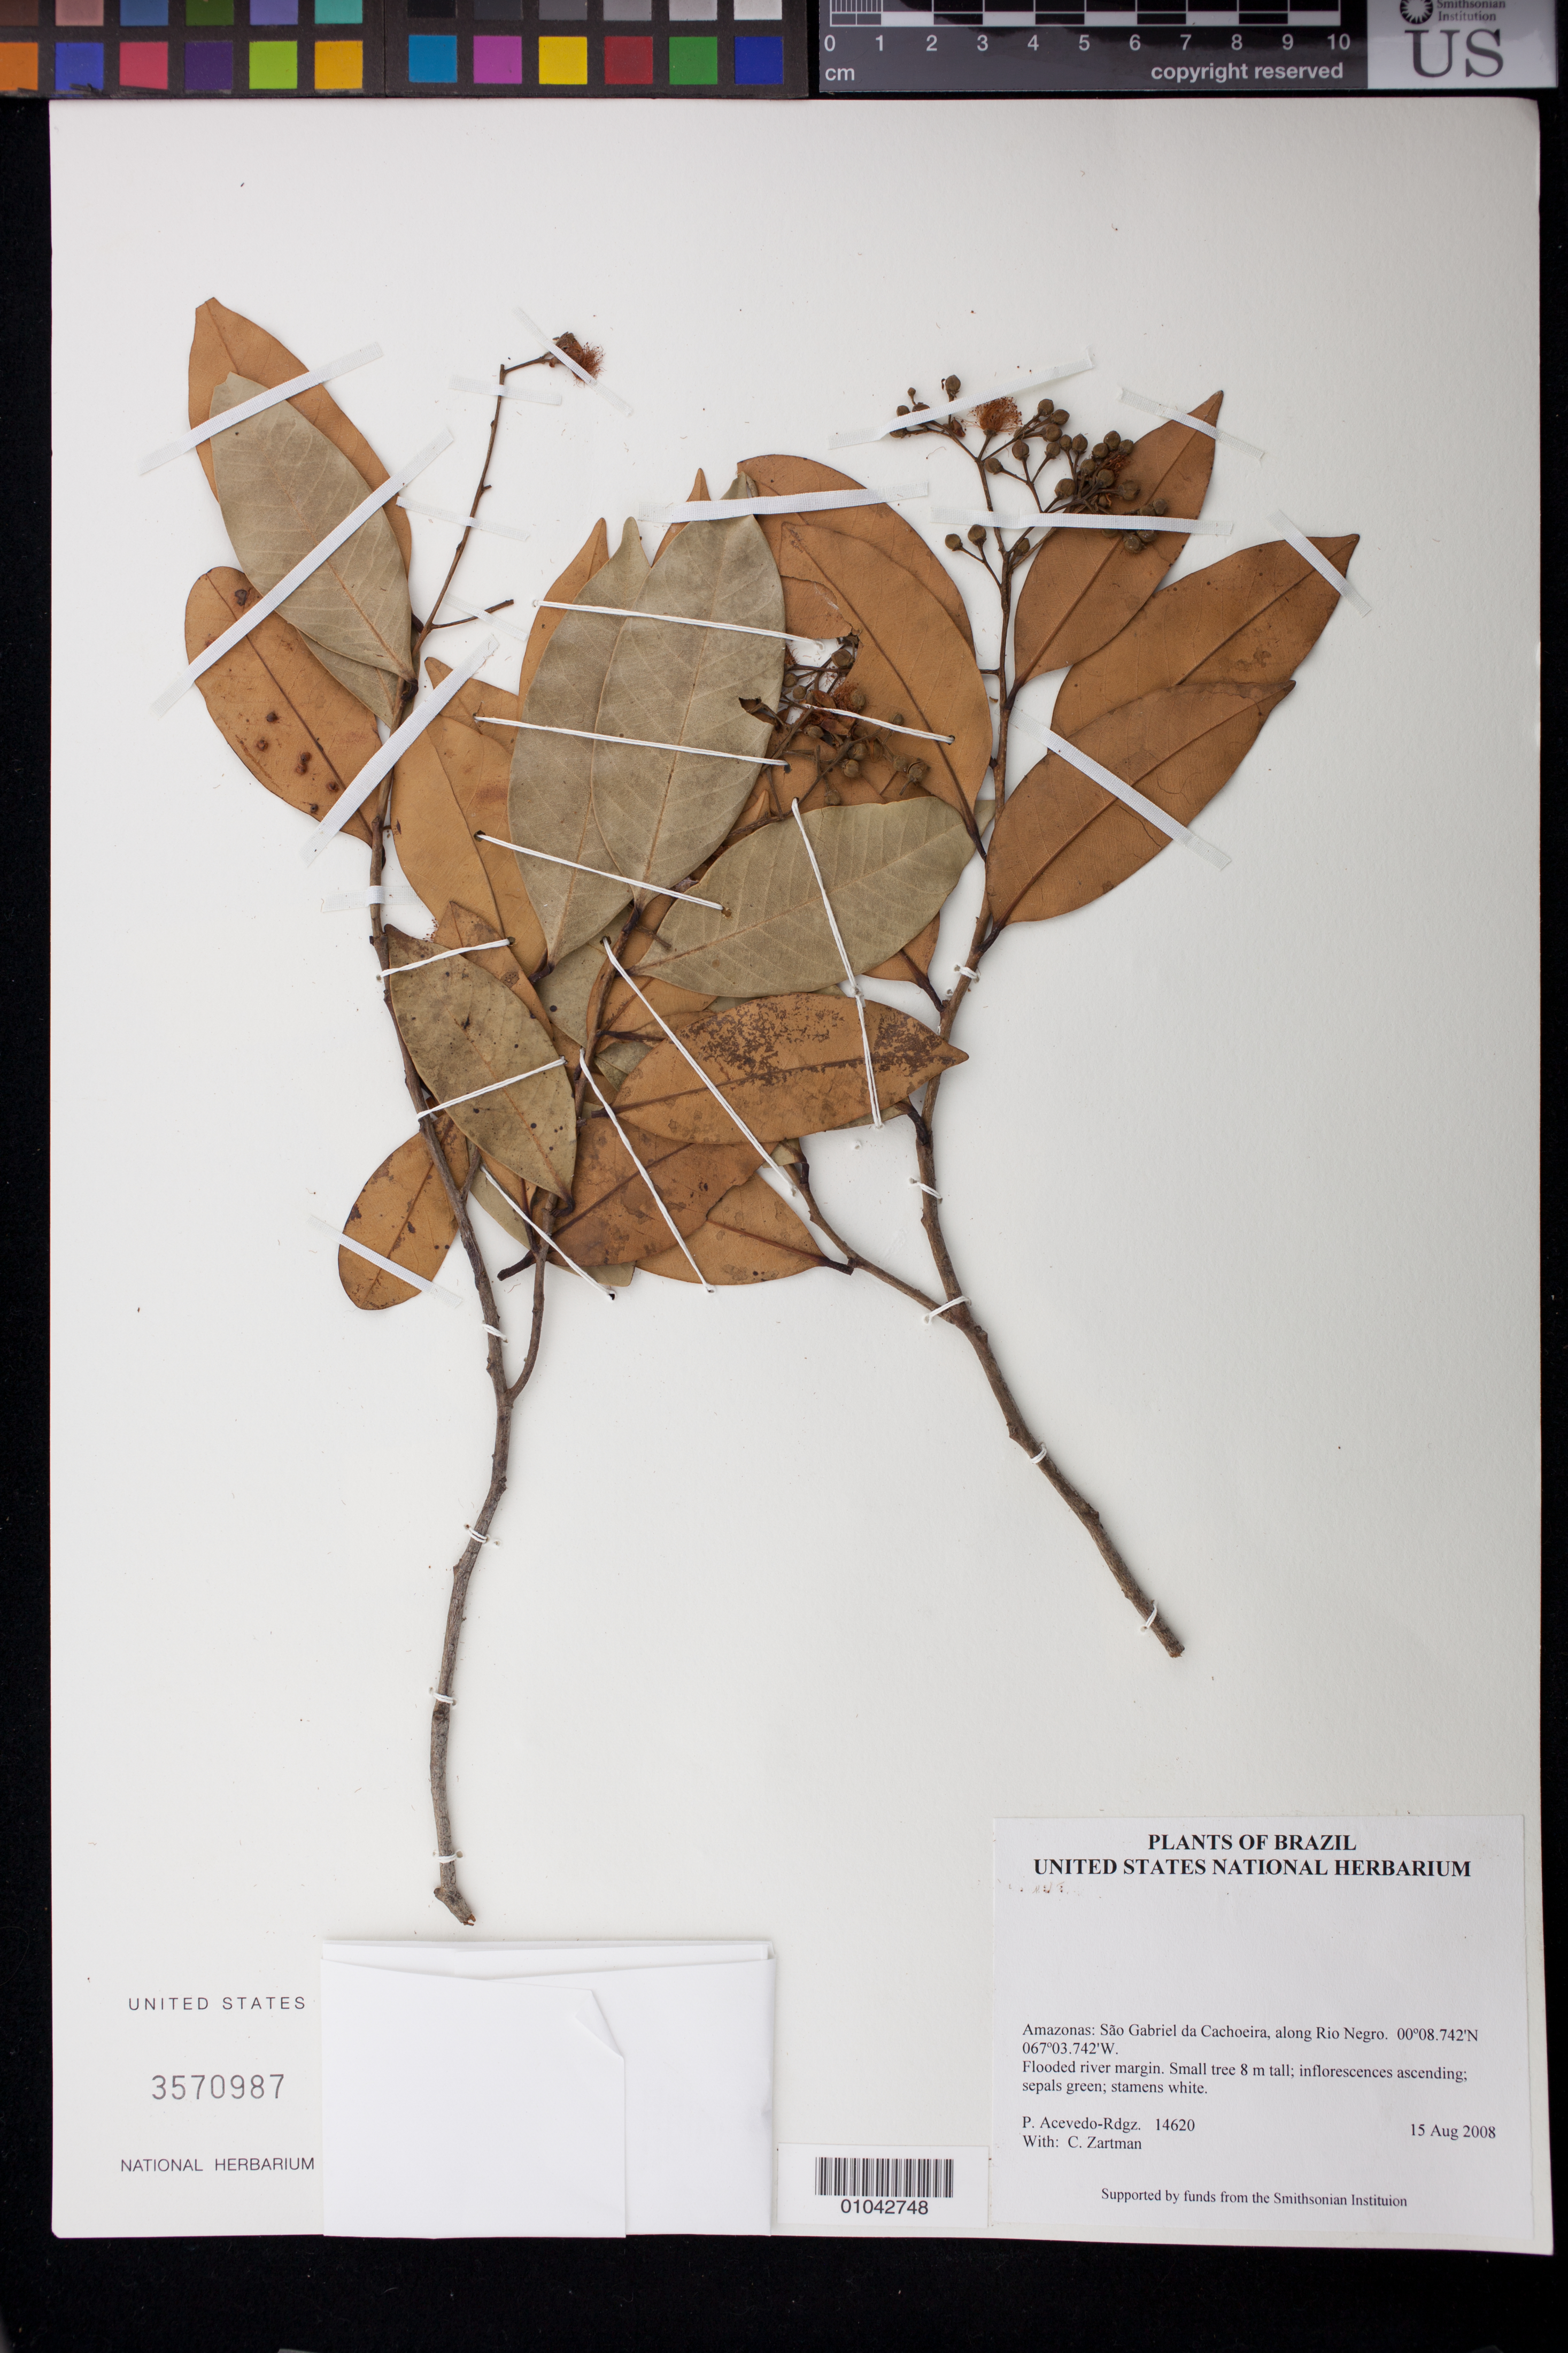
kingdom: Plantae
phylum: Tracheophyta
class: Magnoliopsida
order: Malpighiales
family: Calophyllaceae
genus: Caraipa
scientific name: Caraipa densifolia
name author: Mart.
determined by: Ramos, J. F.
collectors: P. Acevedo-Rodr. & C. Zartman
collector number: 14620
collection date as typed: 15 Aug 2008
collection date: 2008-08-15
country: Brazil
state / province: Amazonas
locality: Amazonas: São Gabriel da Cachoeira, along Rio Negro.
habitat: Flooded river margin.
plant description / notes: NY, MO, US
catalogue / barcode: US 3570987